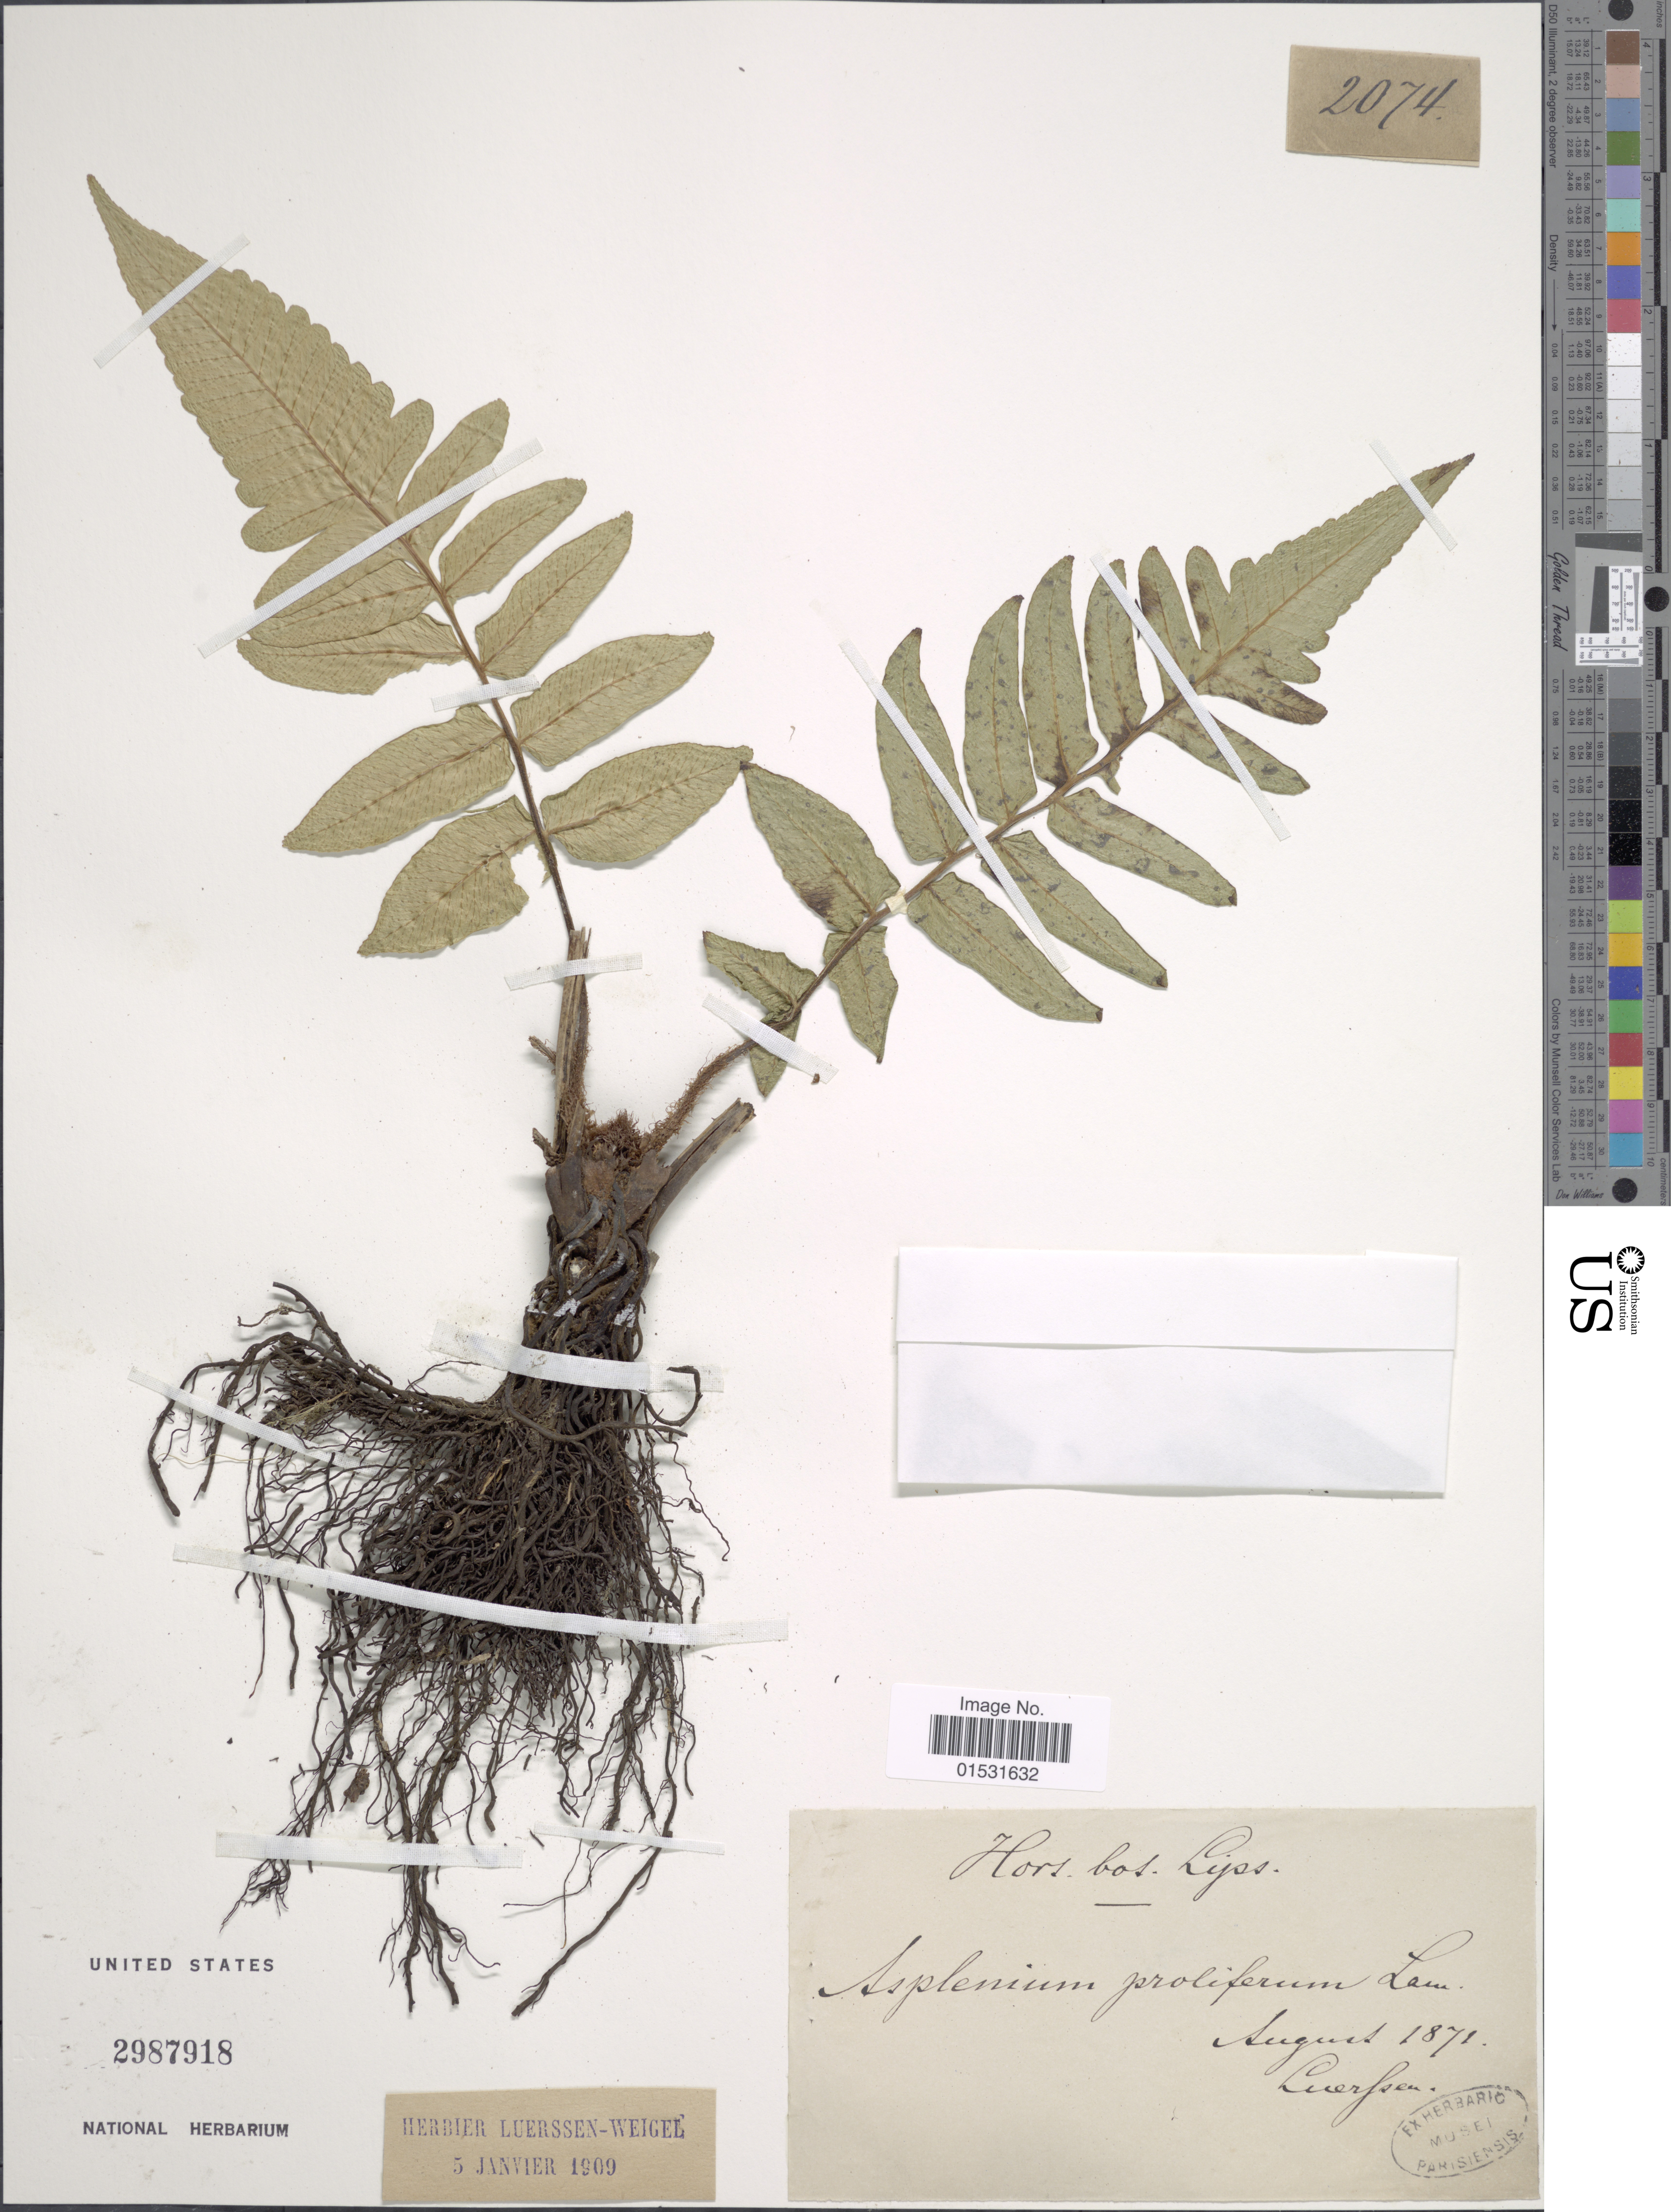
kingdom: Plantae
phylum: Tracheophyta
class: Polypodiopsida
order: Polypodiales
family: Athyriaceae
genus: Diplazium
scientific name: Diplazium proliferum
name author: (Lam.) Thouars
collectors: Luerssen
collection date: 1871-08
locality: Hort. bos. Lips.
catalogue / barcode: US 2987918